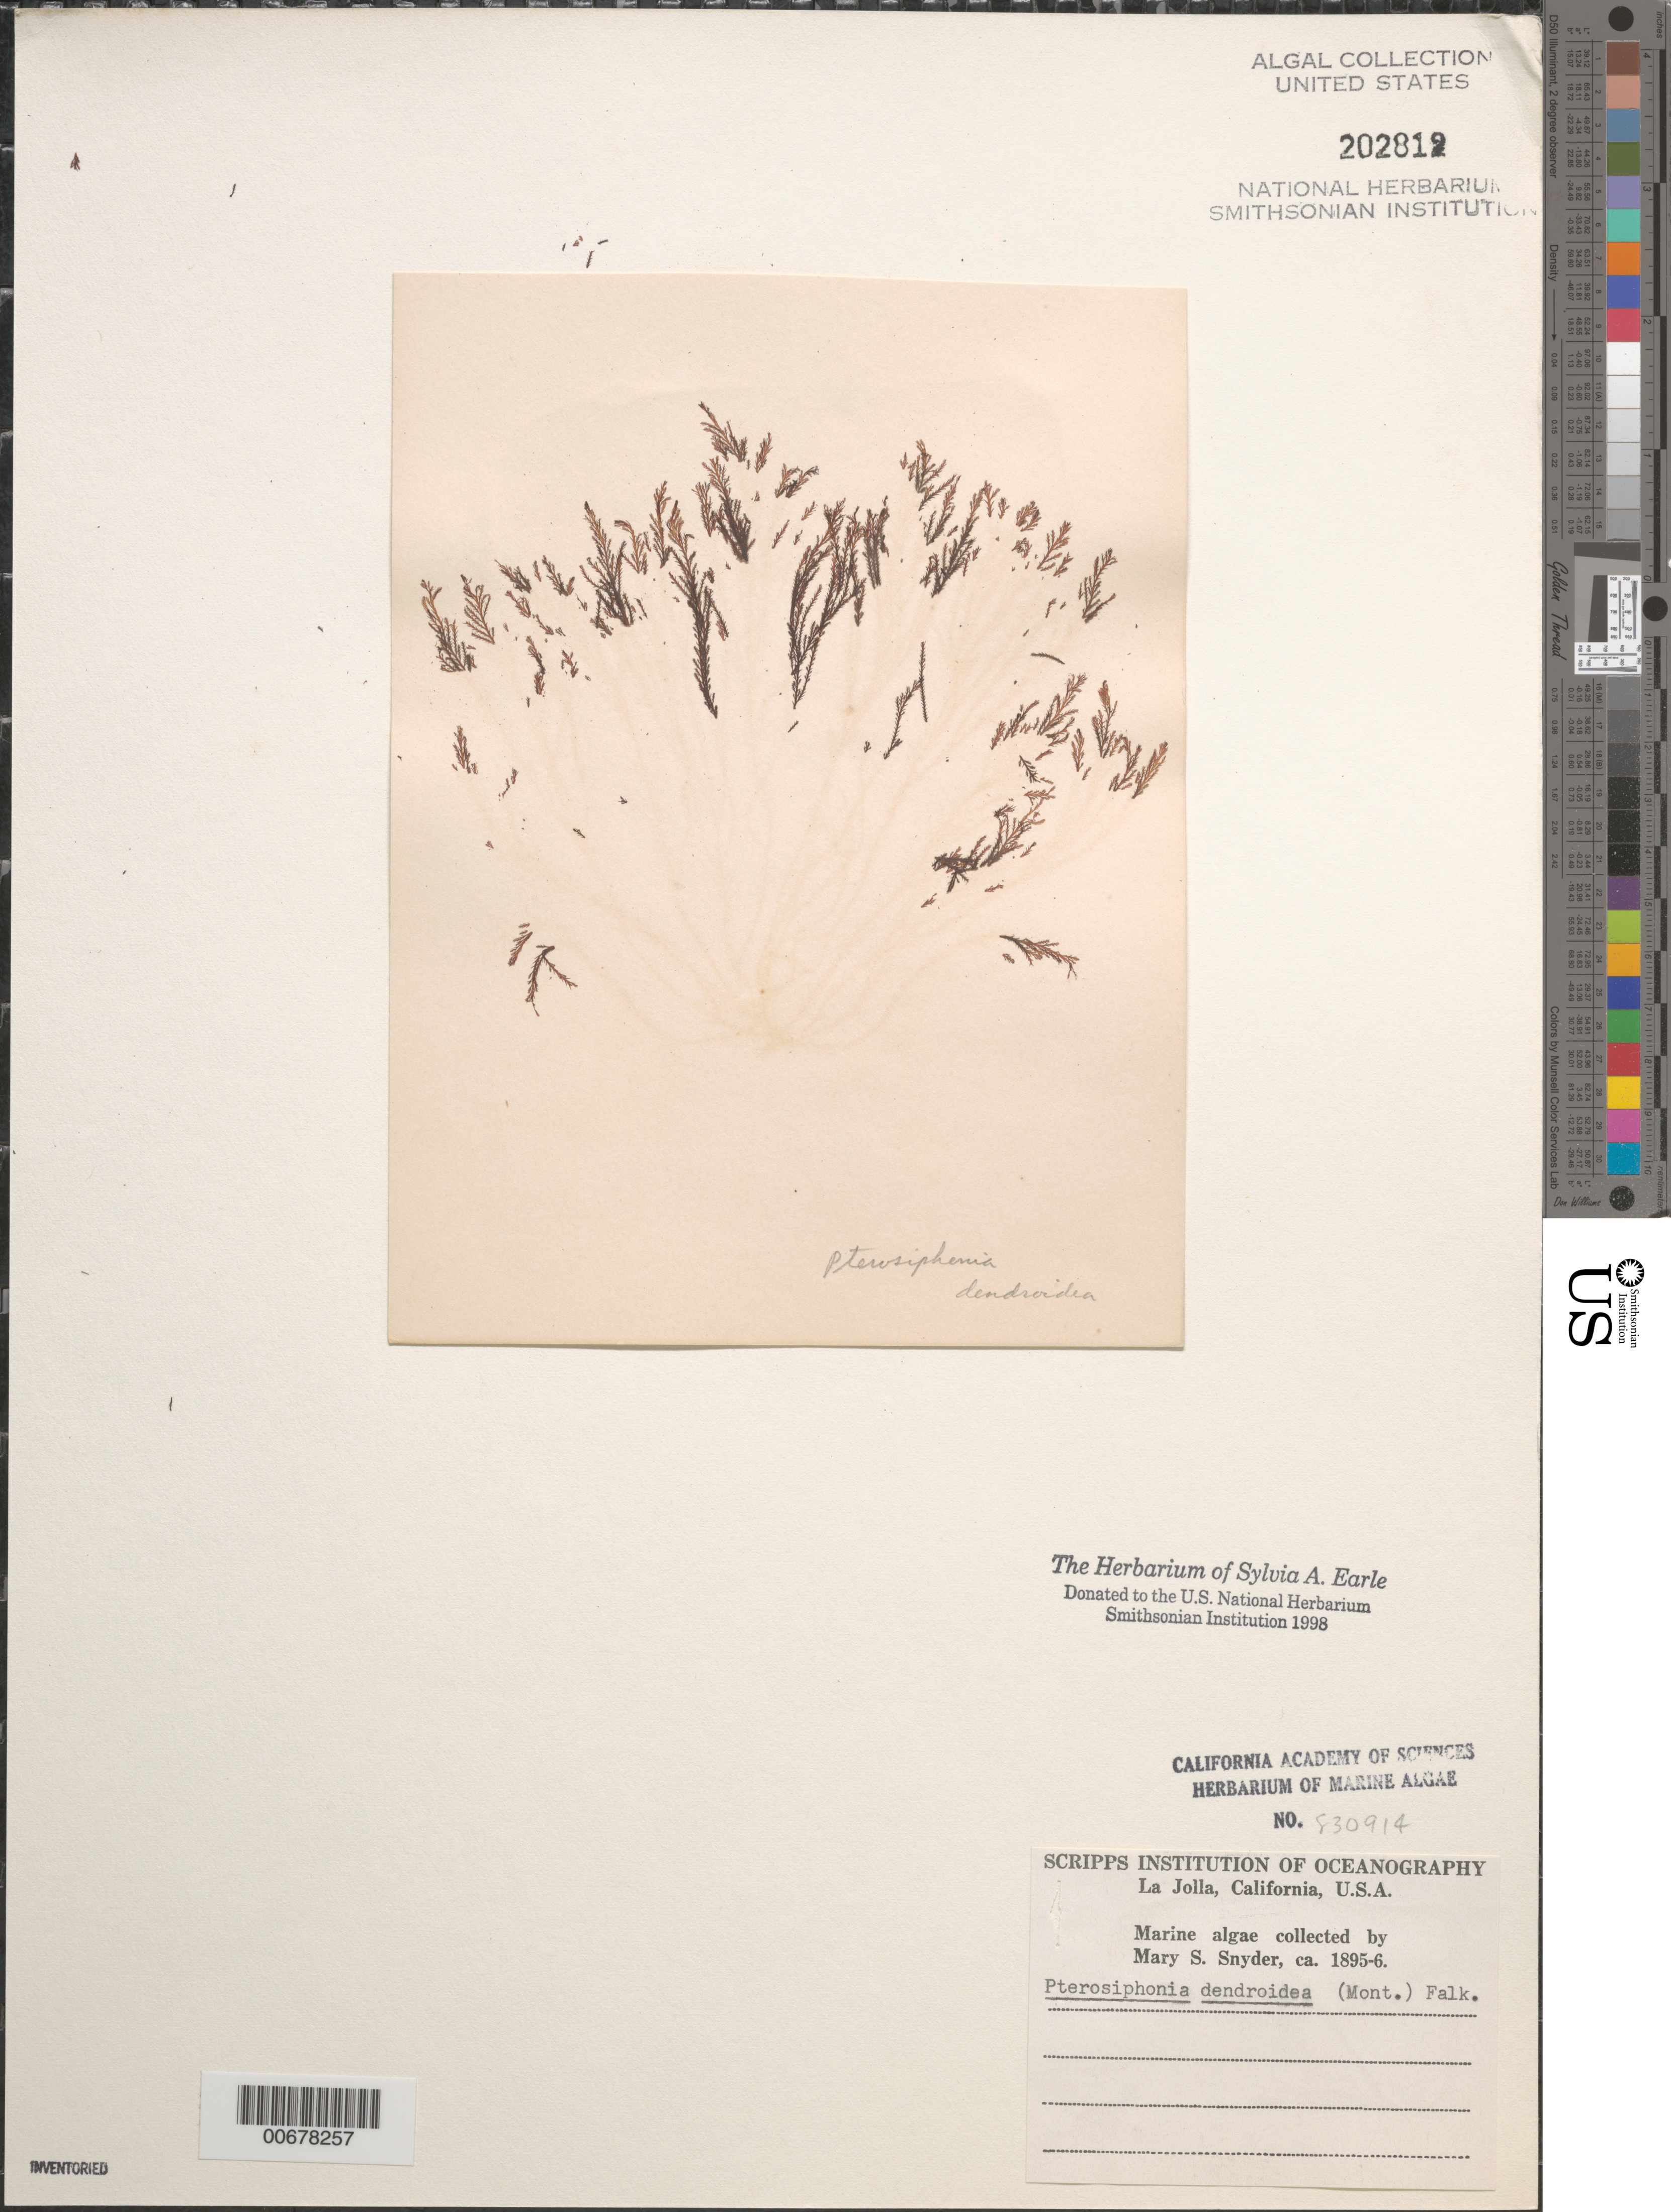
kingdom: Plantae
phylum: Rhodophyta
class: Florideophyceae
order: Ceramiales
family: Rhodomelaceae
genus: Symphyocladiella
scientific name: Symphyocladiella dendroidea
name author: (Montagne) Bustamante et al.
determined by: Algae name updating Project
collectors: M. Snyder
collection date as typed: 1895 or -- --- 1896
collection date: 1895 or 1896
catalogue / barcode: US 202812